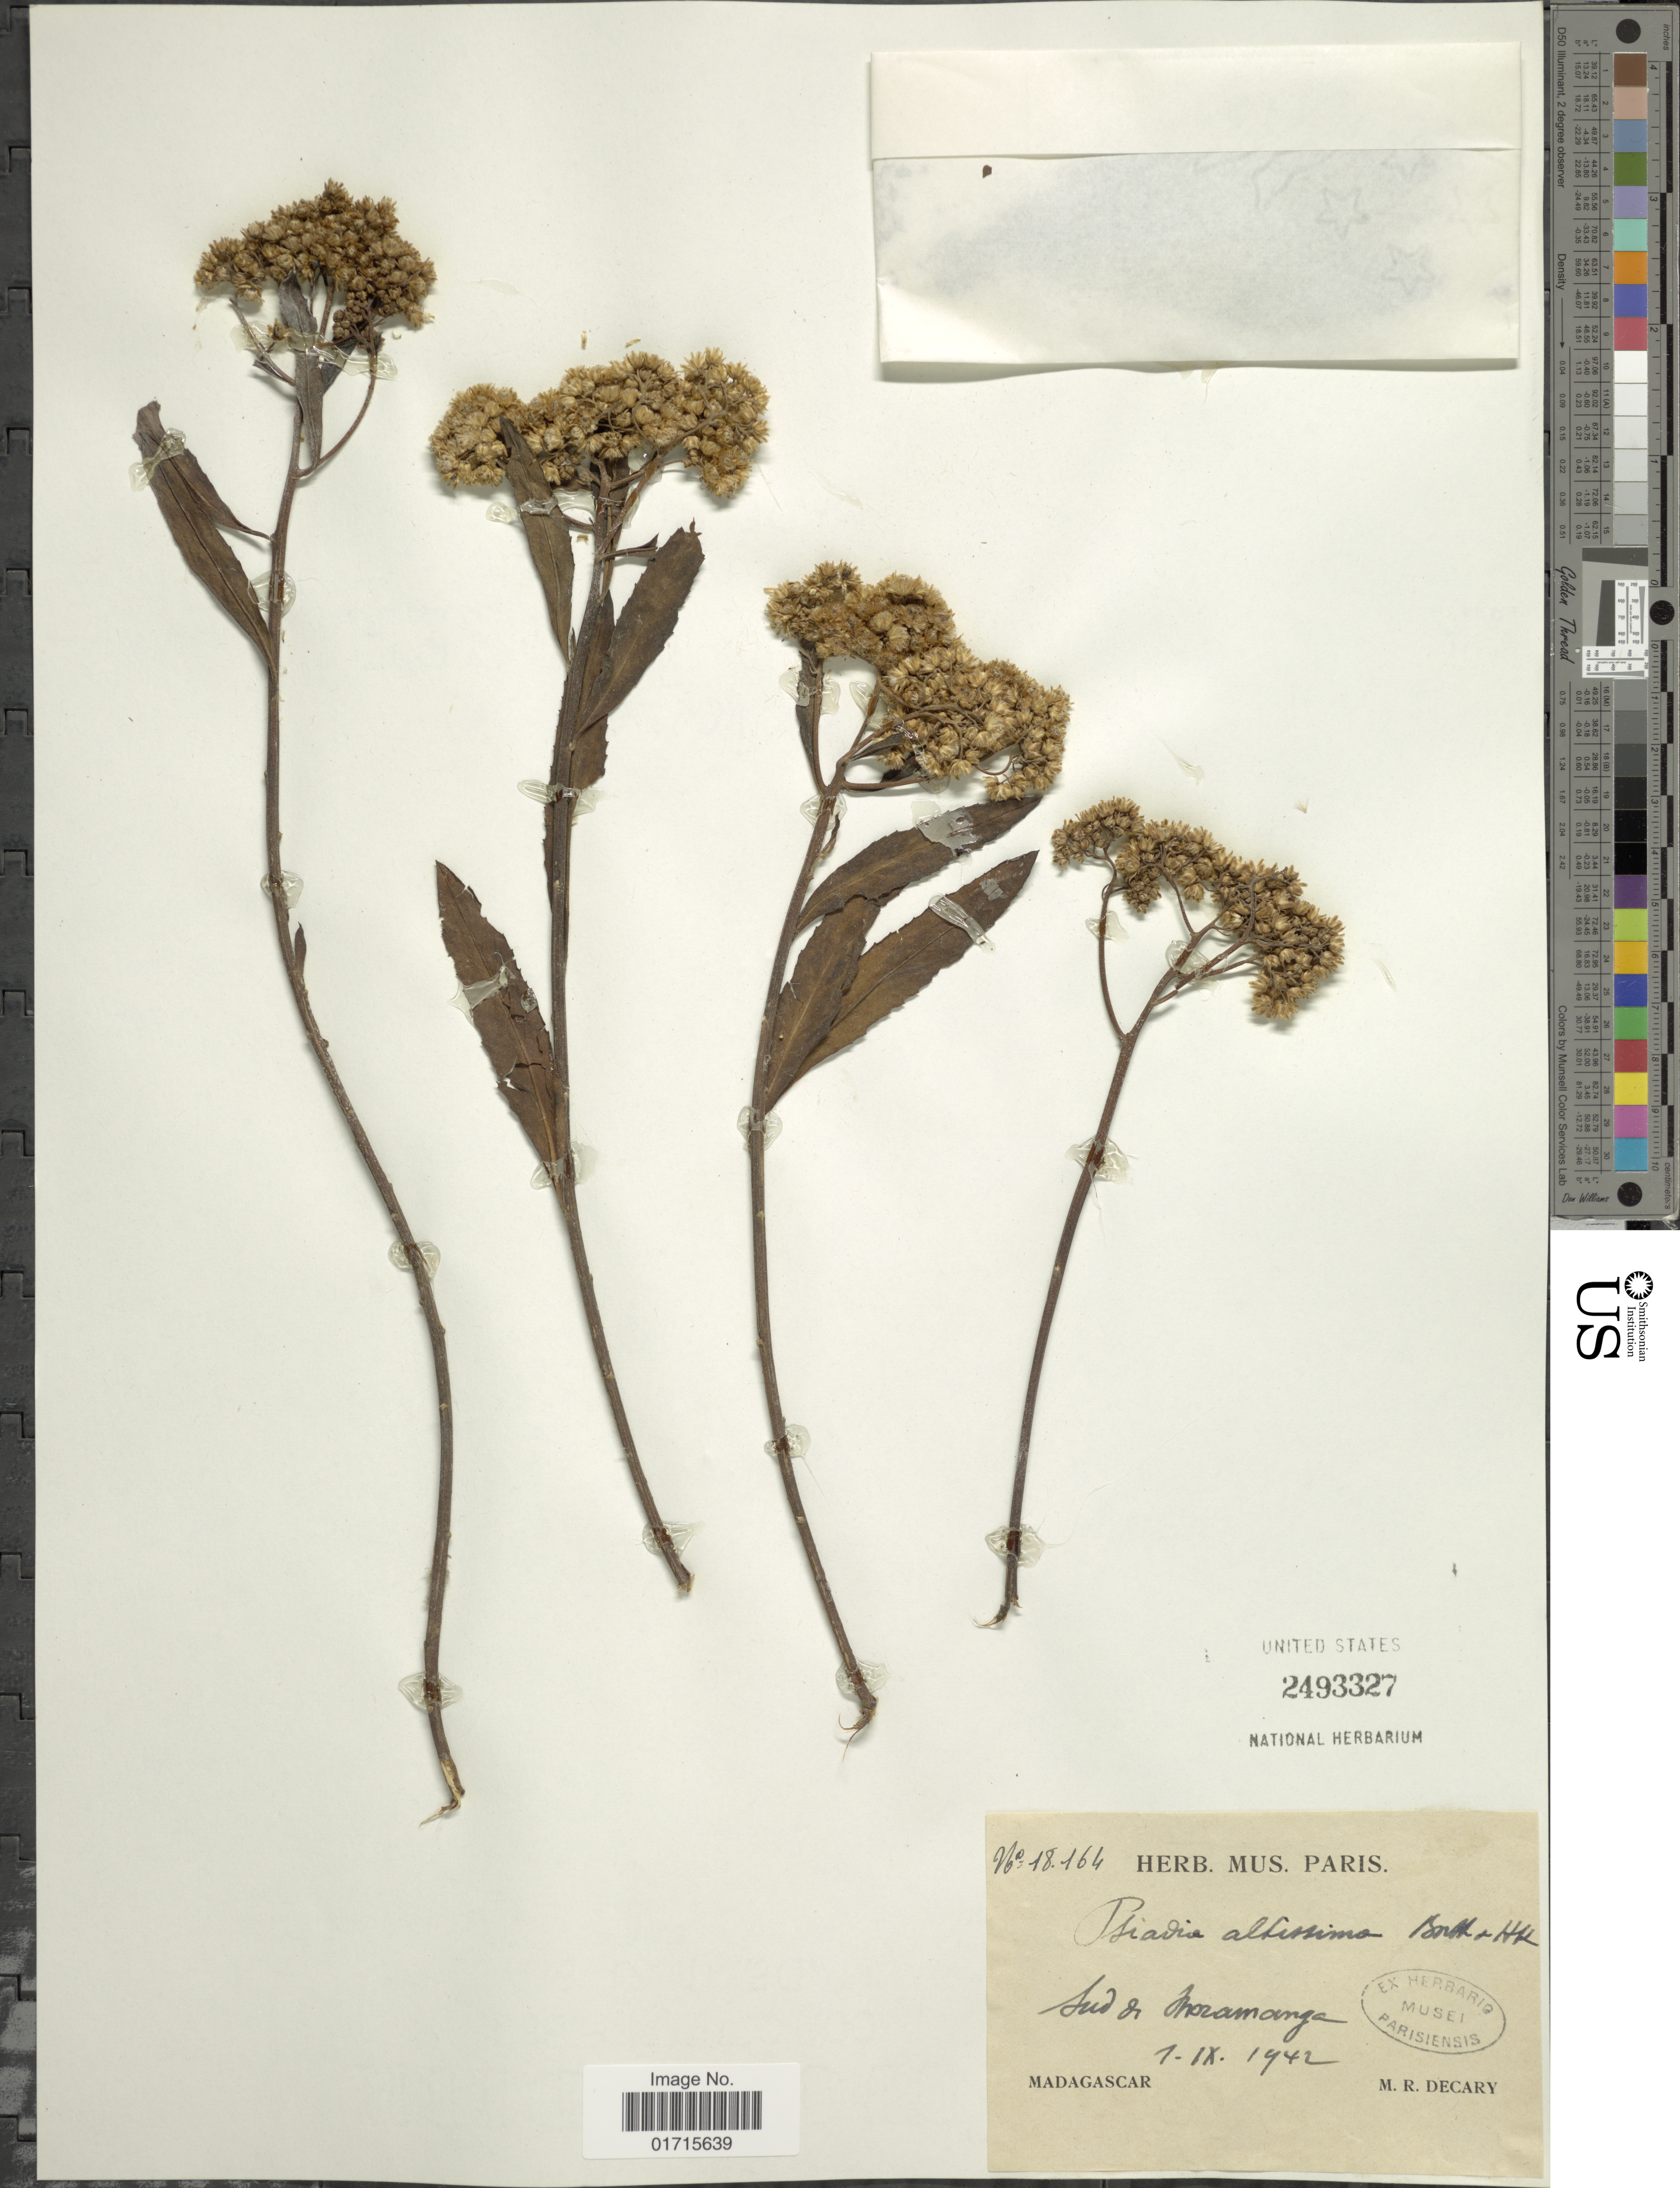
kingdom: Plantae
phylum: Tracheophyta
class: Magnoliopsida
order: Asterales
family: Asteraceae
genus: Psiadia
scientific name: Psiadia altissima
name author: Benth.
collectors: R. Decary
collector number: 18164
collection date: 1942-09-01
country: Madagascar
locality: Sud or Imramanga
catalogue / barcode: US 2493327